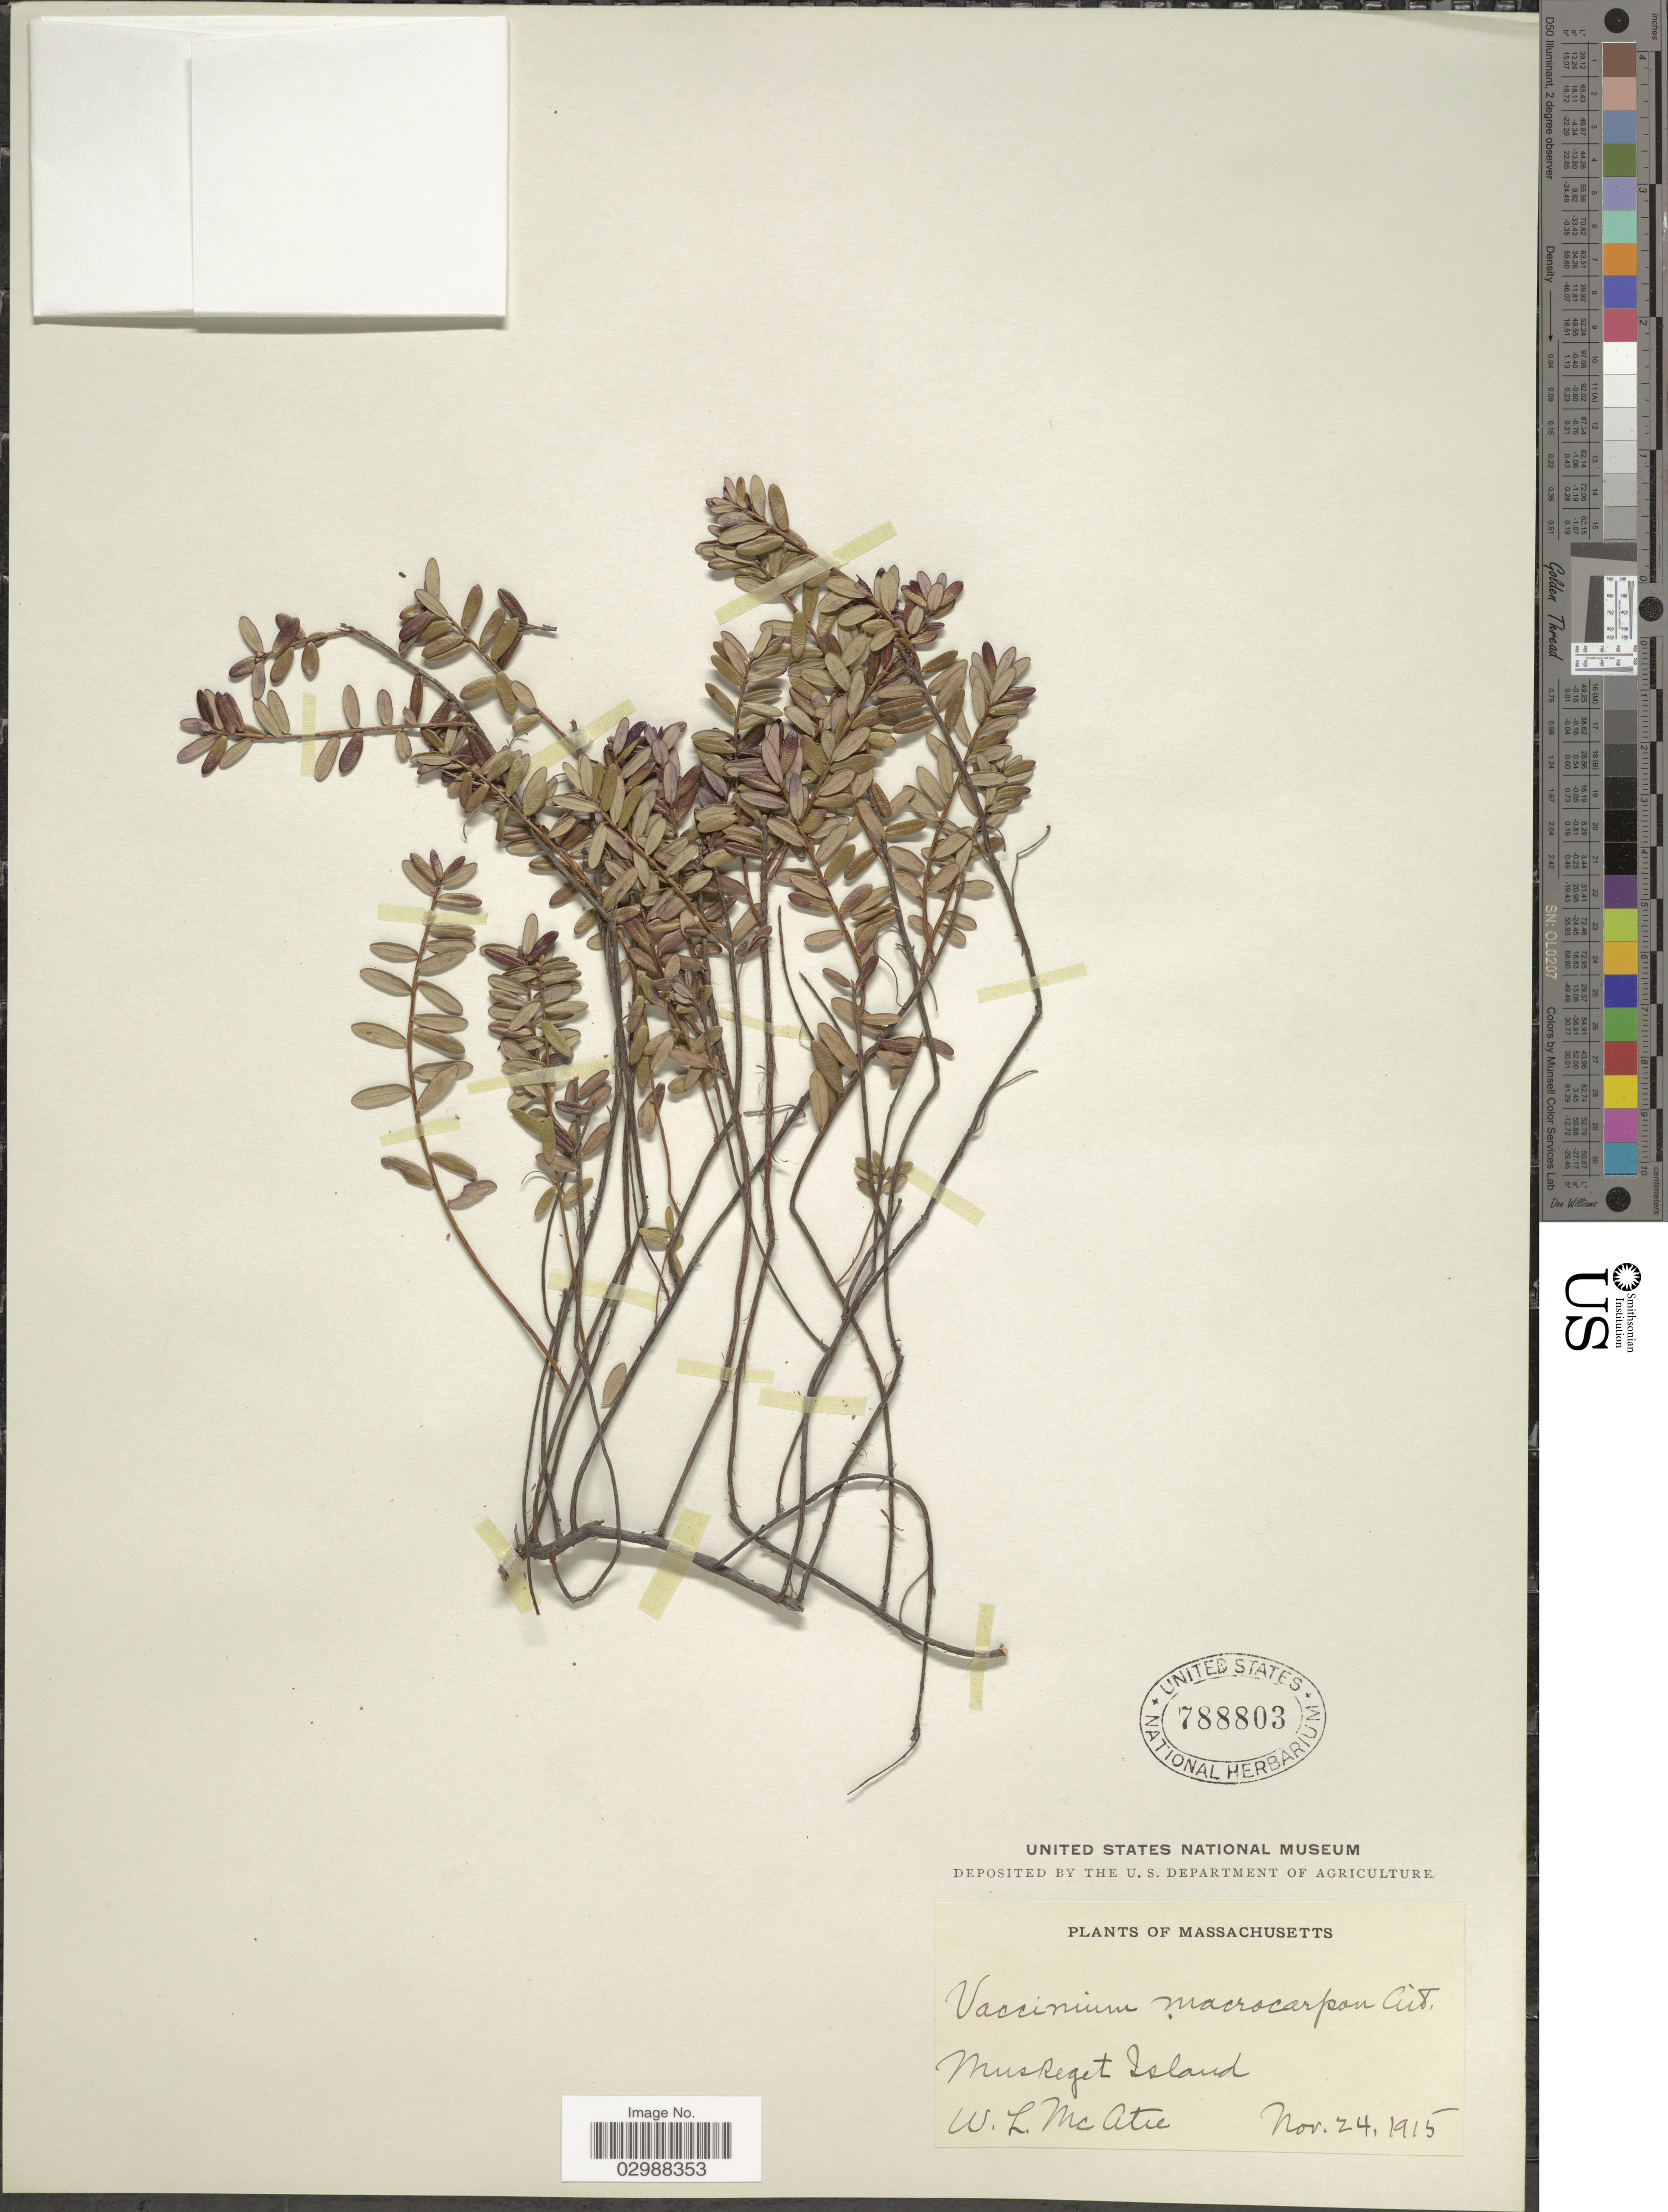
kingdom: Plantae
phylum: Tracheophyta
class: Magnoliopsida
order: Ericales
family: Ericaceae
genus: Vaccinium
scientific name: Vaccinium macrocarpon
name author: Aiton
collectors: W. McAtee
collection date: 1915-11-24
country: United States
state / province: Massachusetts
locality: Muskeget Island.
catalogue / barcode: US 788803